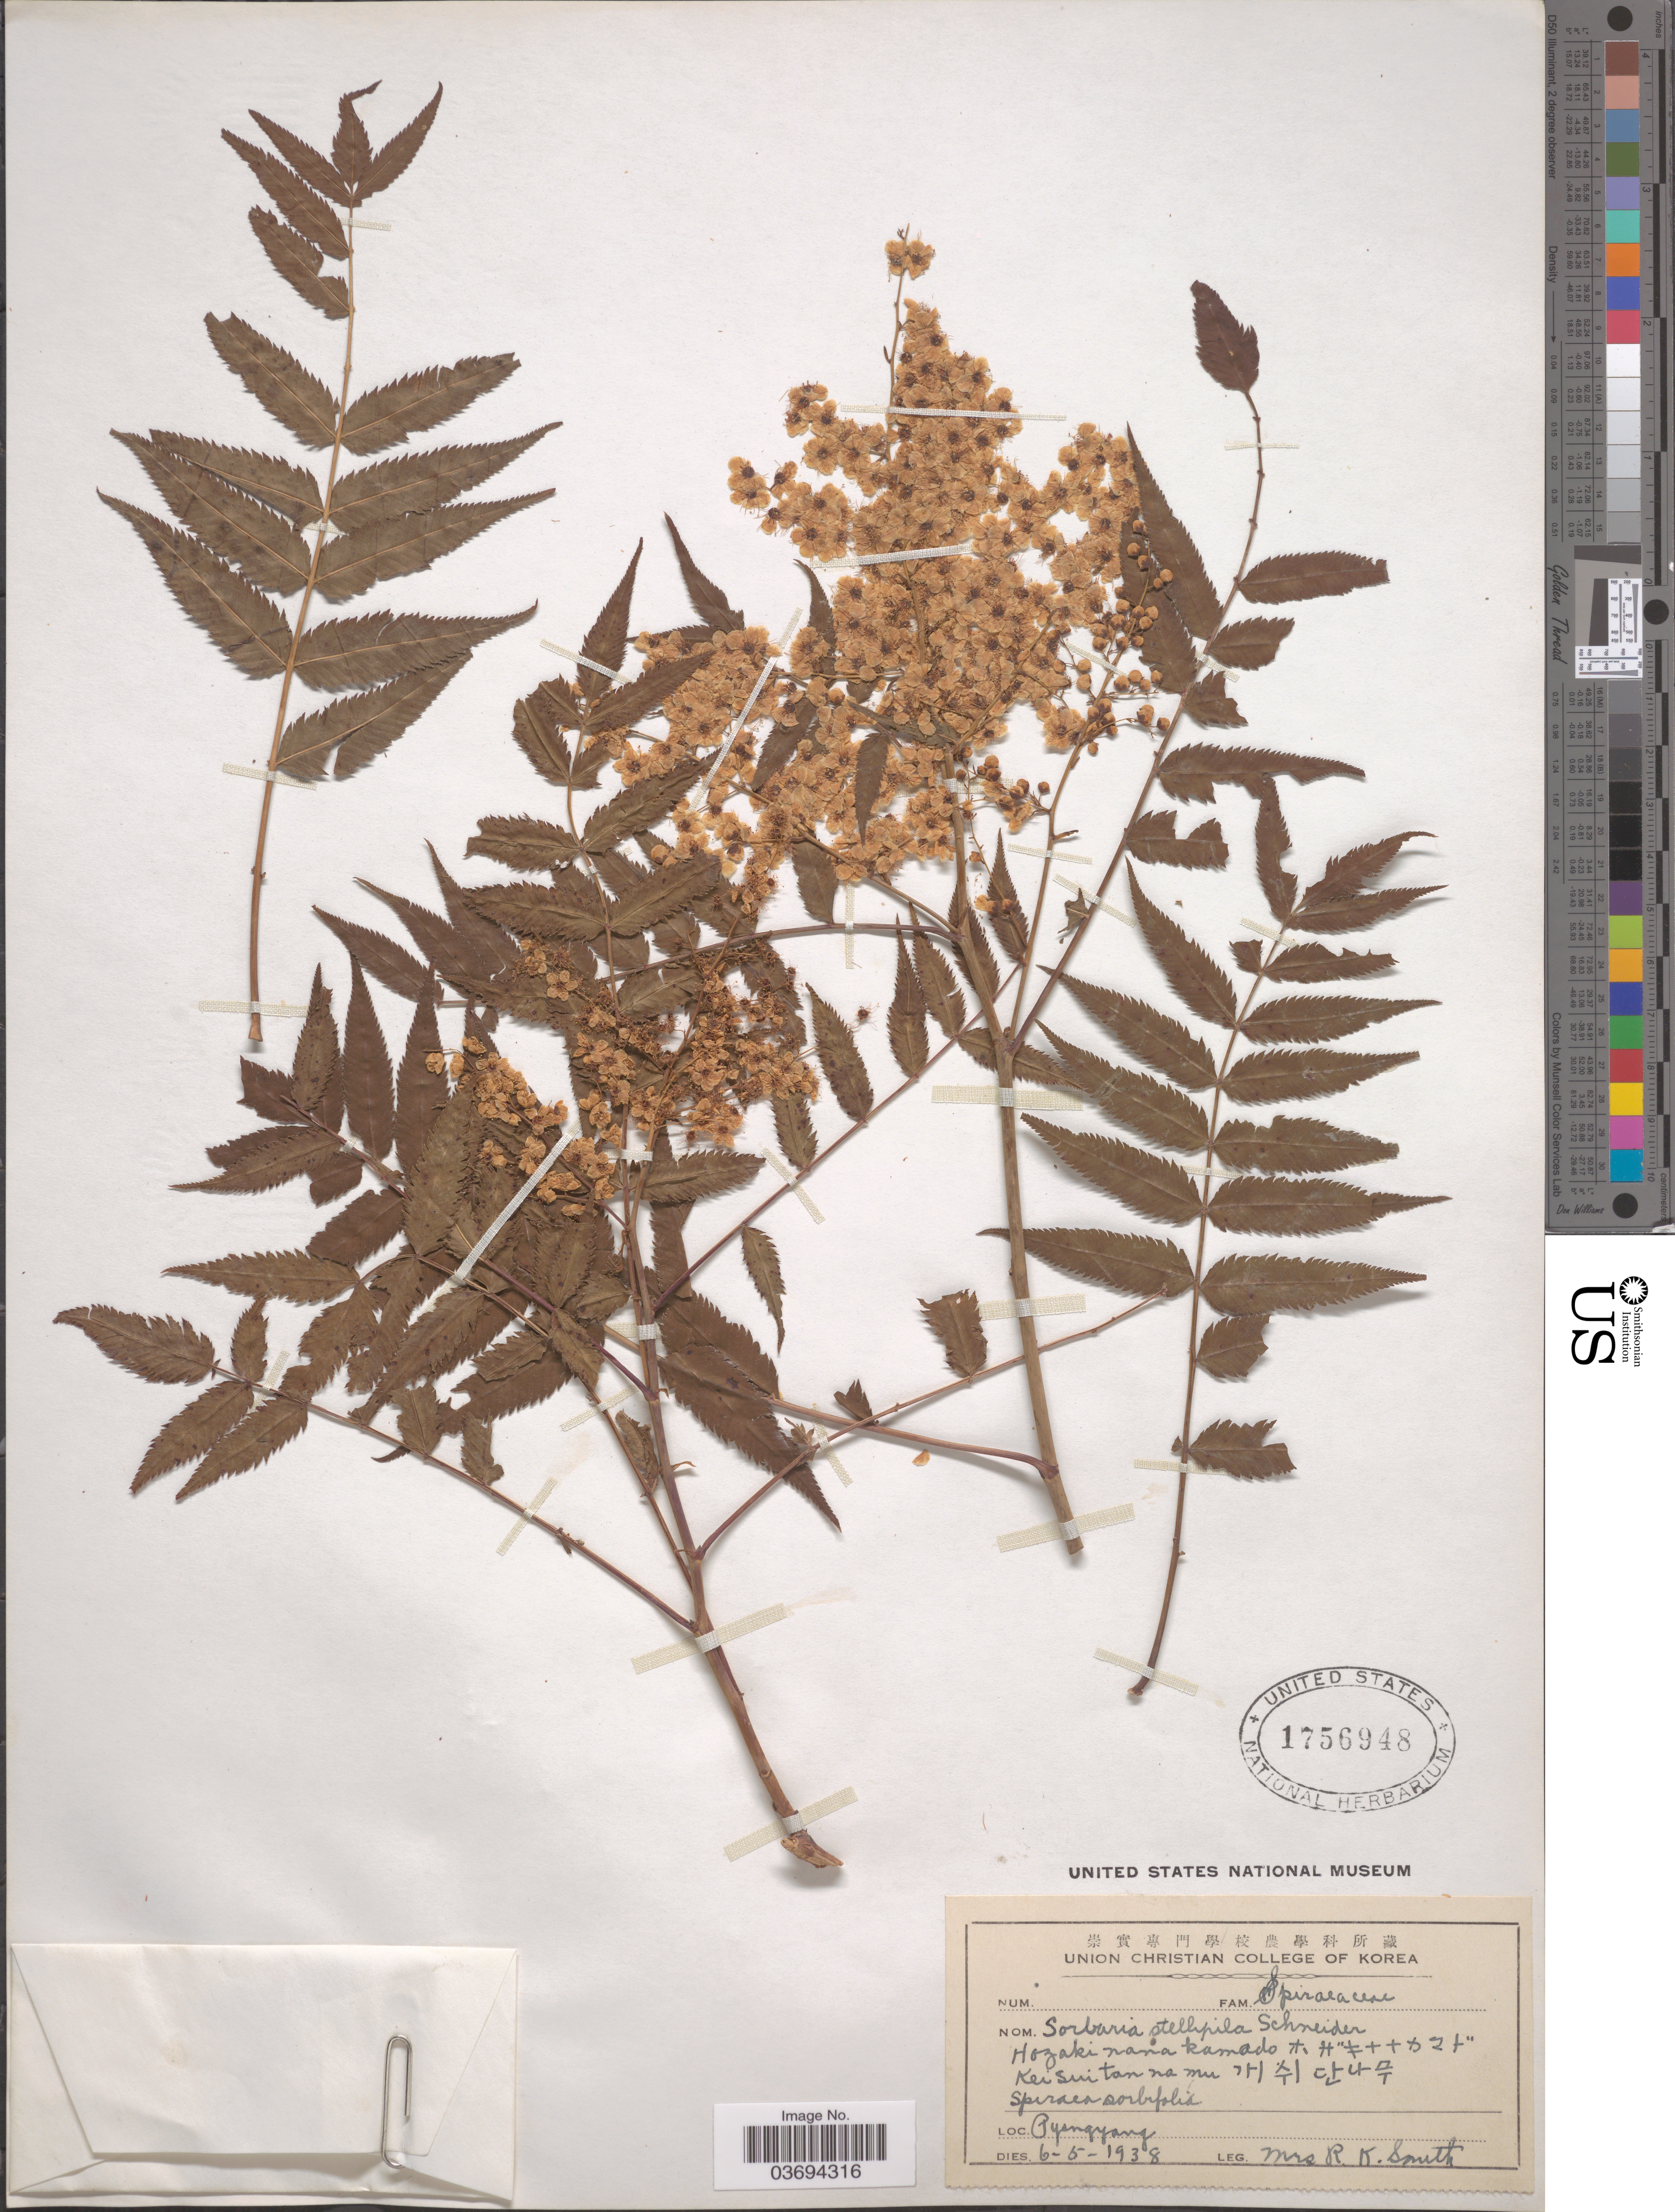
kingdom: Plantae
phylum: Tracheophyta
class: Magnoliopsida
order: Rosales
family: Rosaceae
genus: Sorbaria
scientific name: Sorbaria sorbifolia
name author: (L.) A. Braun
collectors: R. Smith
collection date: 1938-05-06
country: North Korea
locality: Pyangyang.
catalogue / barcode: US 1756948